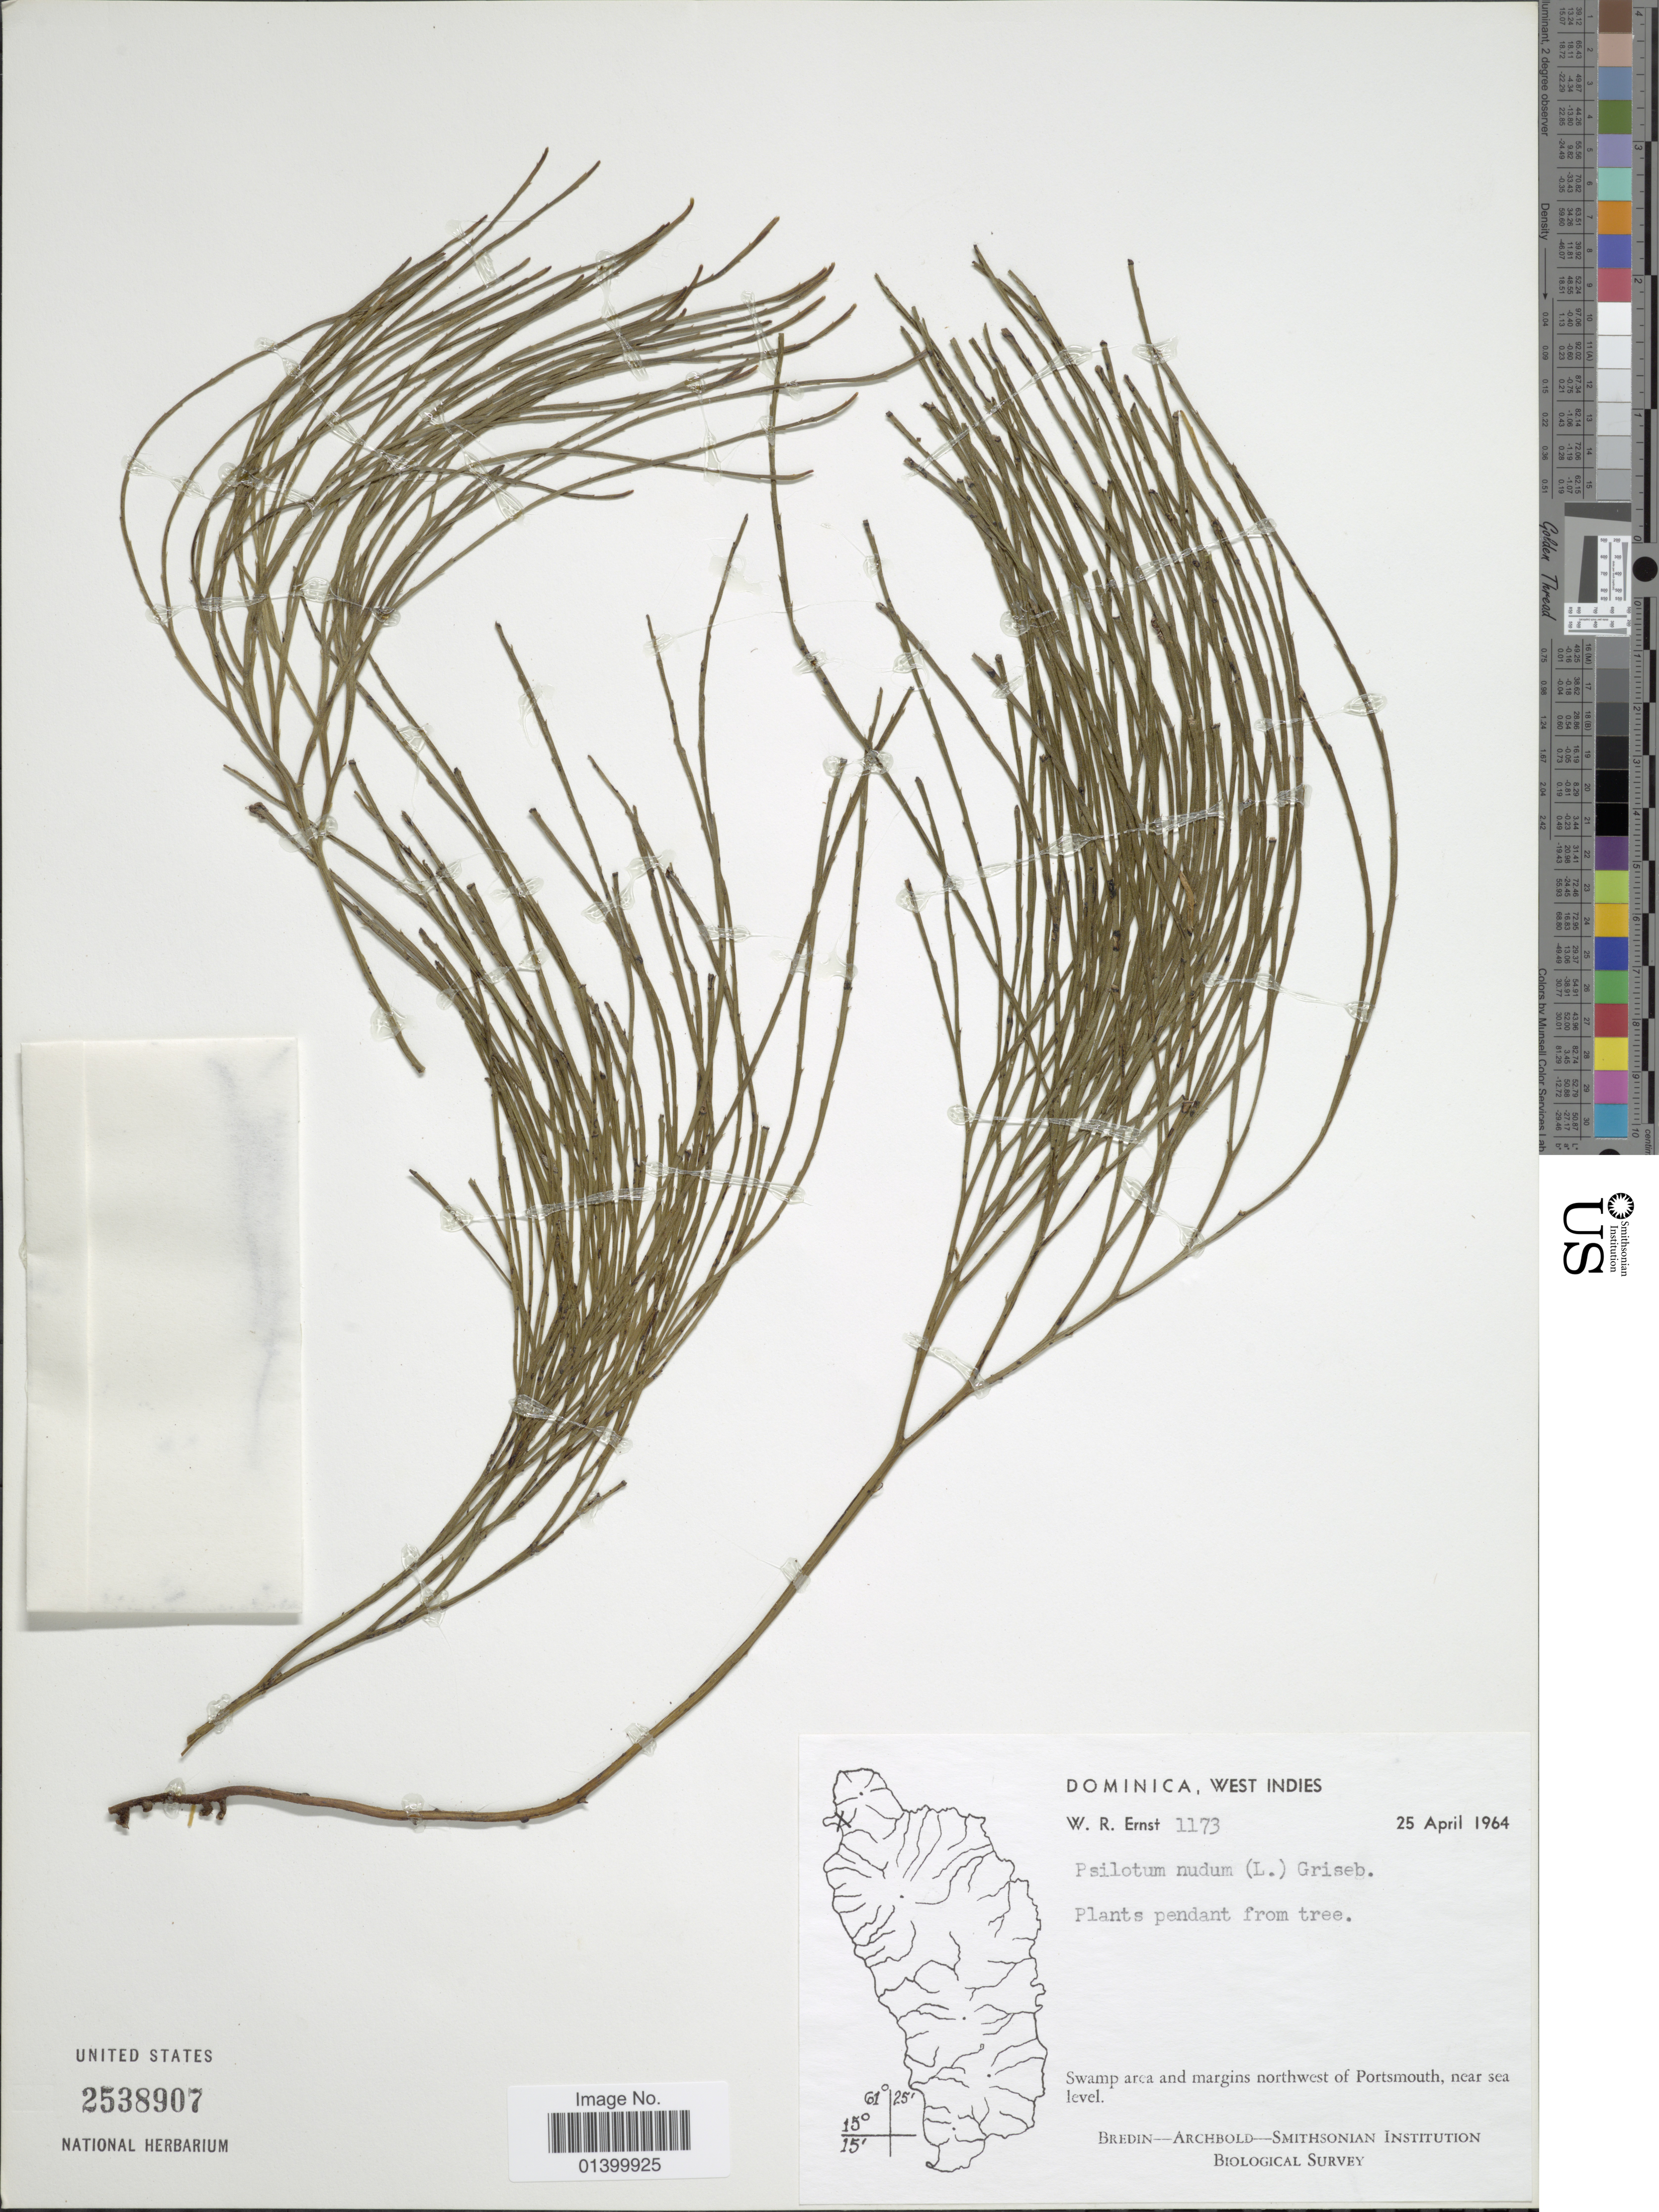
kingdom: Plantae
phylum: Tracheophyta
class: Polypodiopsida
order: Psilotales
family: Psilotaceae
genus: Psilotum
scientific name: Psilotum nudum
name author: (L.) P. Beauv.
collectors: W. R. Ernst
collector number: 1173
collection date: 1964-04-25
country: Dominica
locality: West Indies. Swamp area and margins northwest of Portsmouth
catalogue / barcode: US 2538907